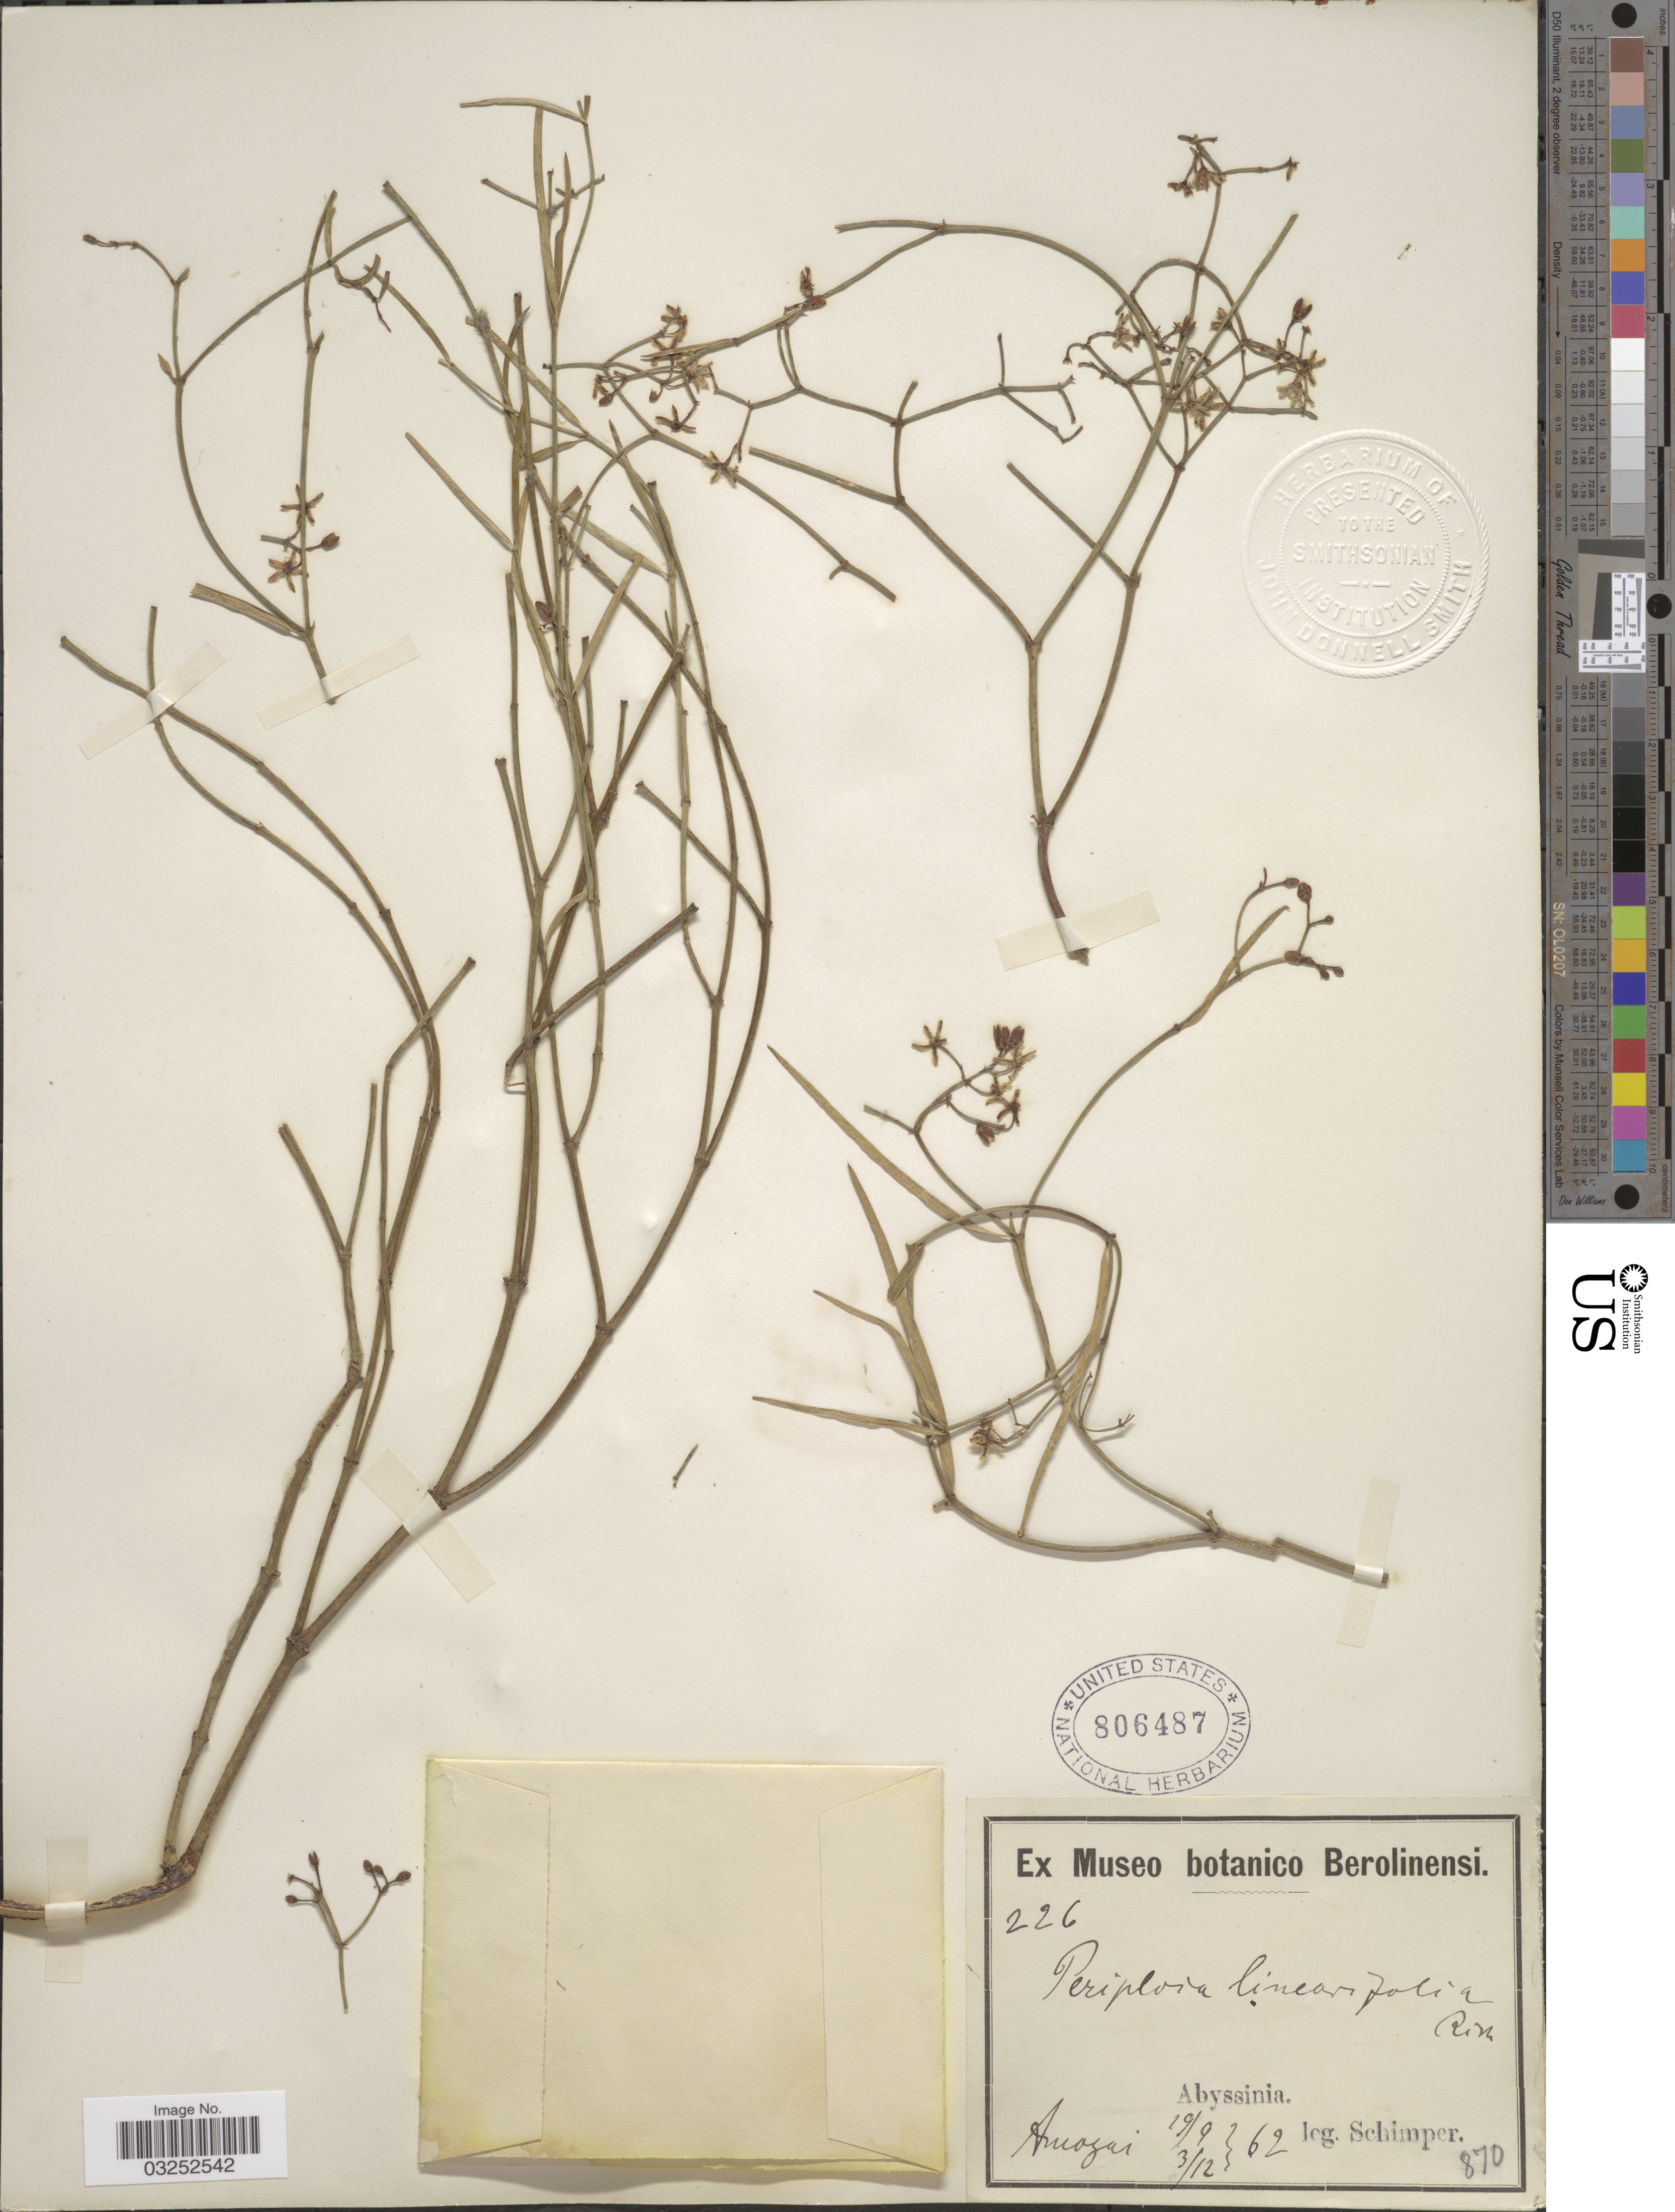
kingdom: Plantae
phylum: Tracheophyta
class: Magnoliopsida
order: Gentianales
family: Apocynaceae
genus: Periploca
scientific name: Periploca linearifolia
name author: Rich. & Quart.-Dill.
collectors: -. Schimper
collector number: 226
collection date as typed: Transcribed d/m/y: 19/9/62 to 3/12/62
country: Eritrea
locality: Abyssinia. Amozai [interpreted].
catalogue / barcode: US 806487